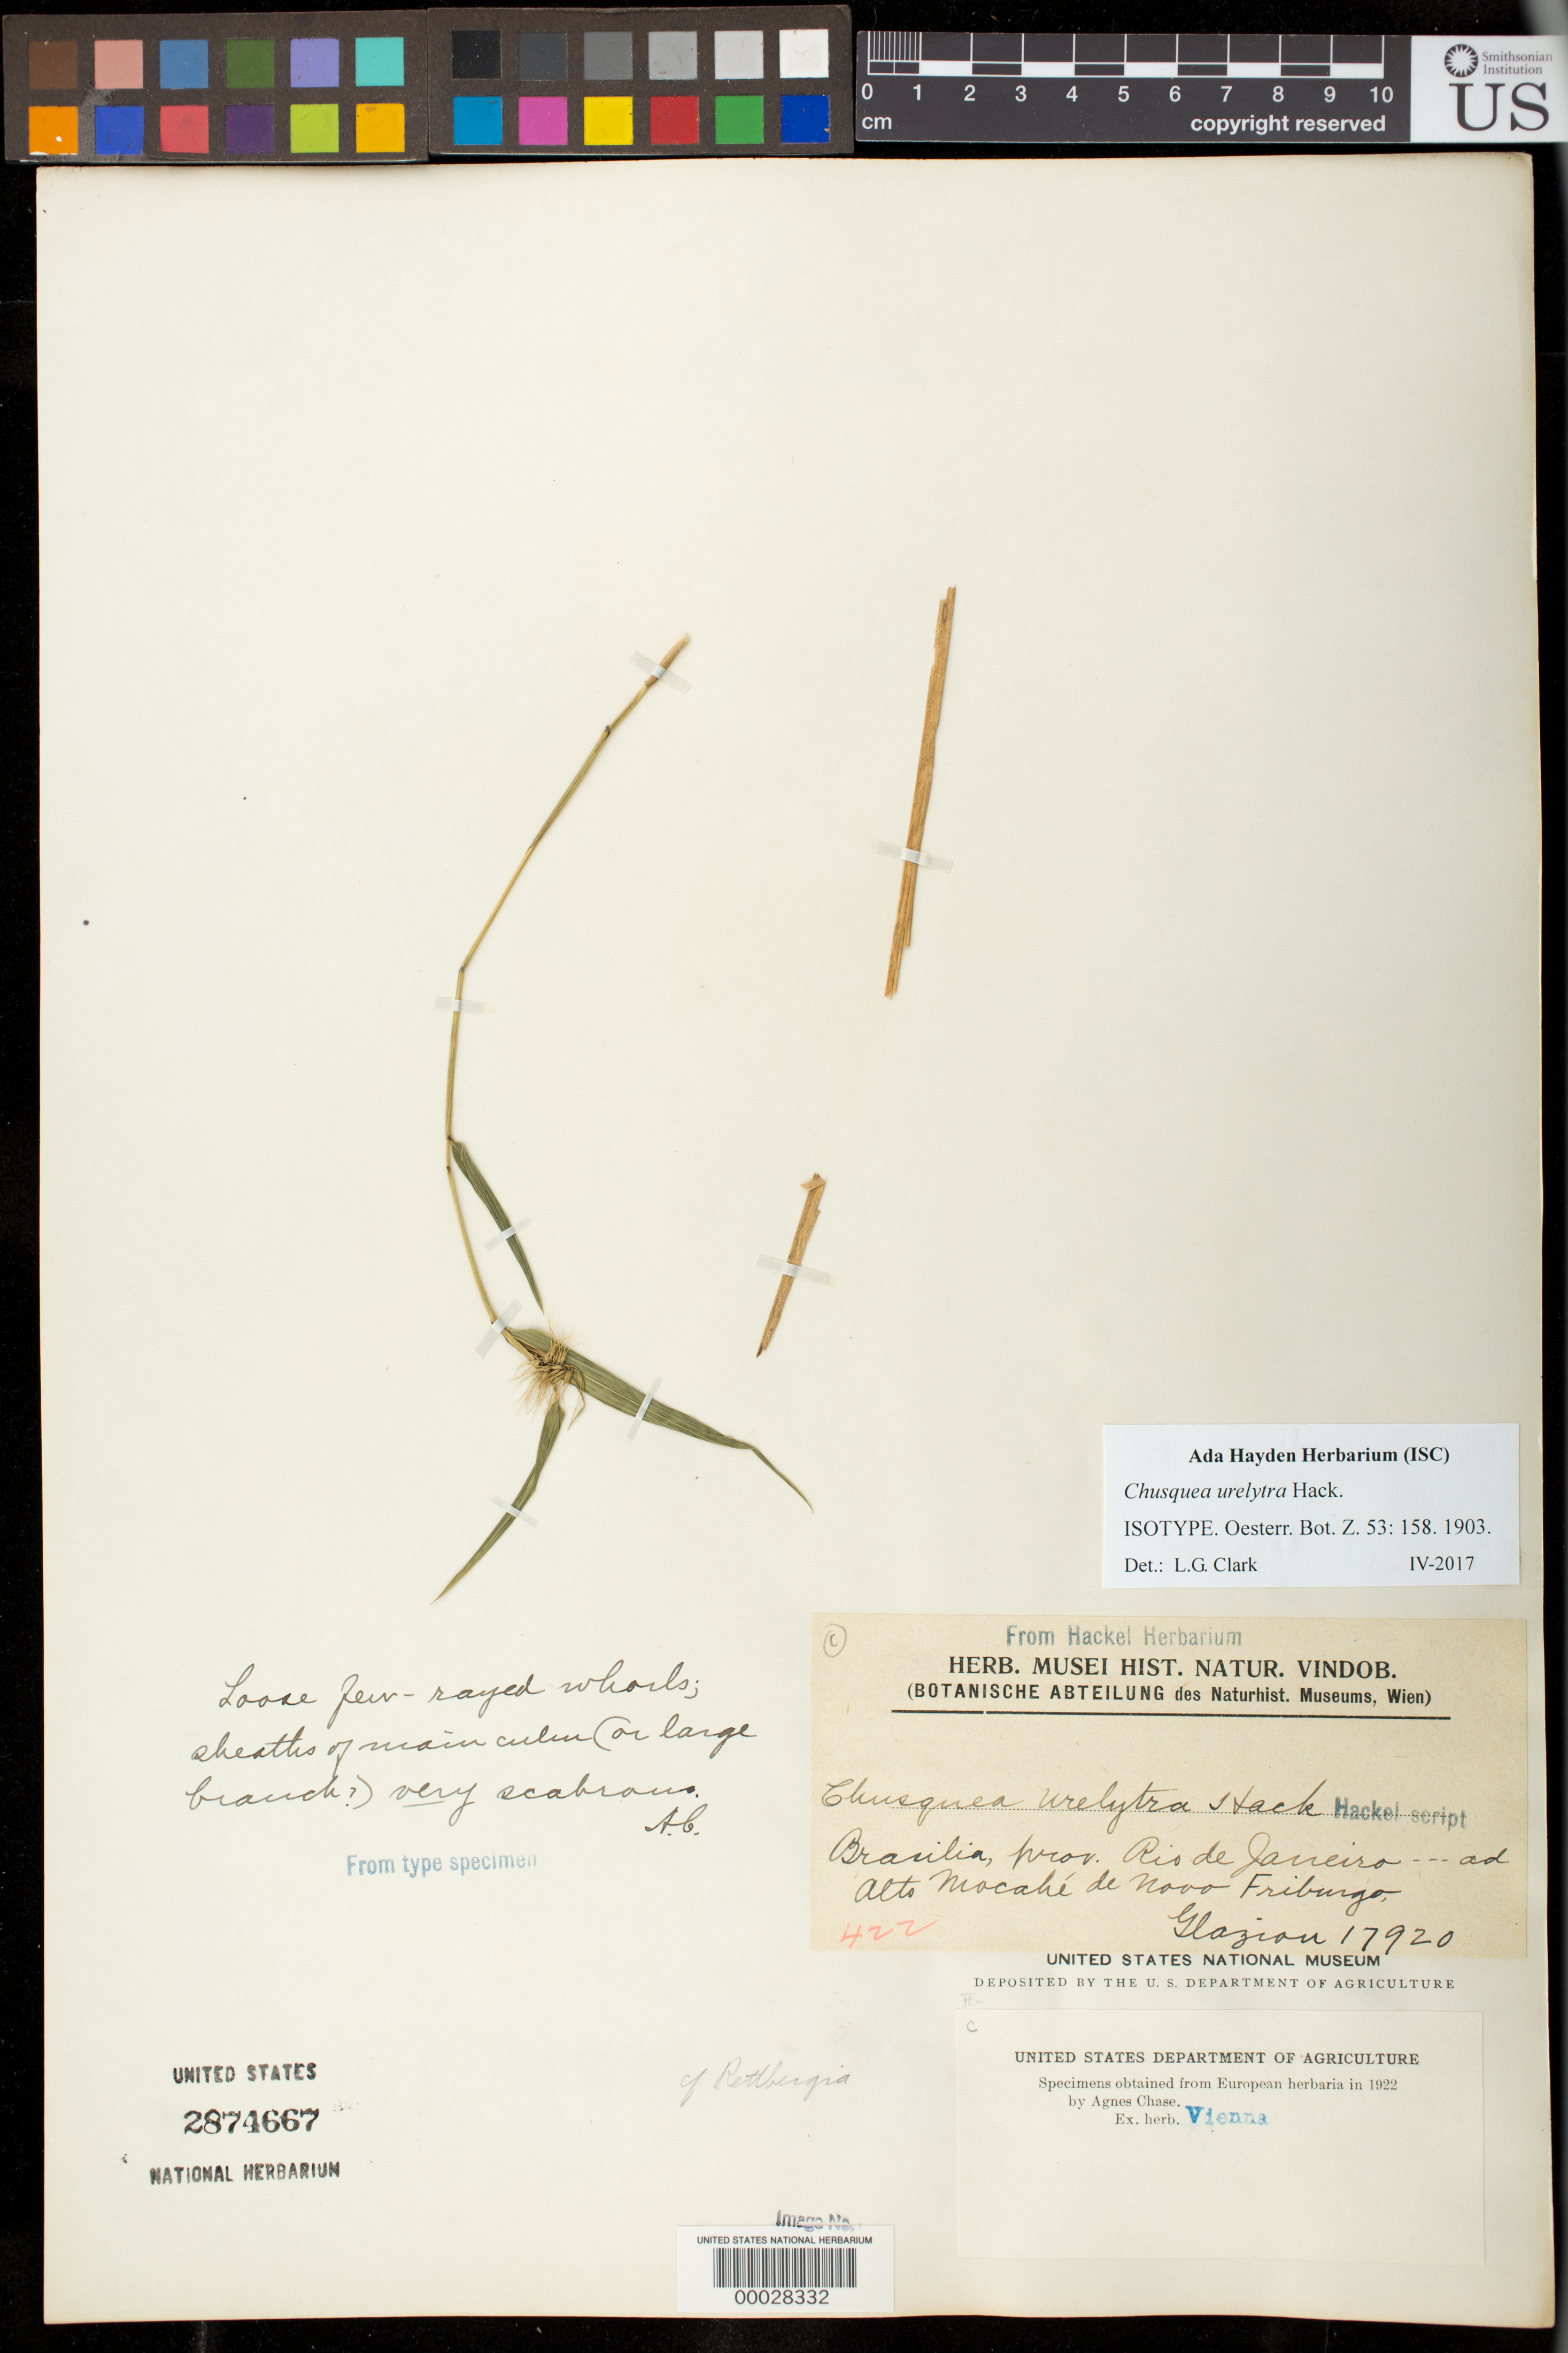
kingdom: Plantae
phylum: Tracheophyta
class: Liliopsida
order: Poales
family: Poaceae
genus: Chusquea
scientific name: Chusquea urelytra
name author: Hack.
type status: Isotype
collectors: A. F. M. Glaziou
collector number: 17920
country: Brazil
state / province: Rio de Janeiro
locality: Prov. Rio de Janeiro, ad Alto Mocahé de Novo Friburgo.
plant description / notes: Fragmentary material of type specimen ex herb. Hackel (Vienna)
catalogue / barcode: US 2874667